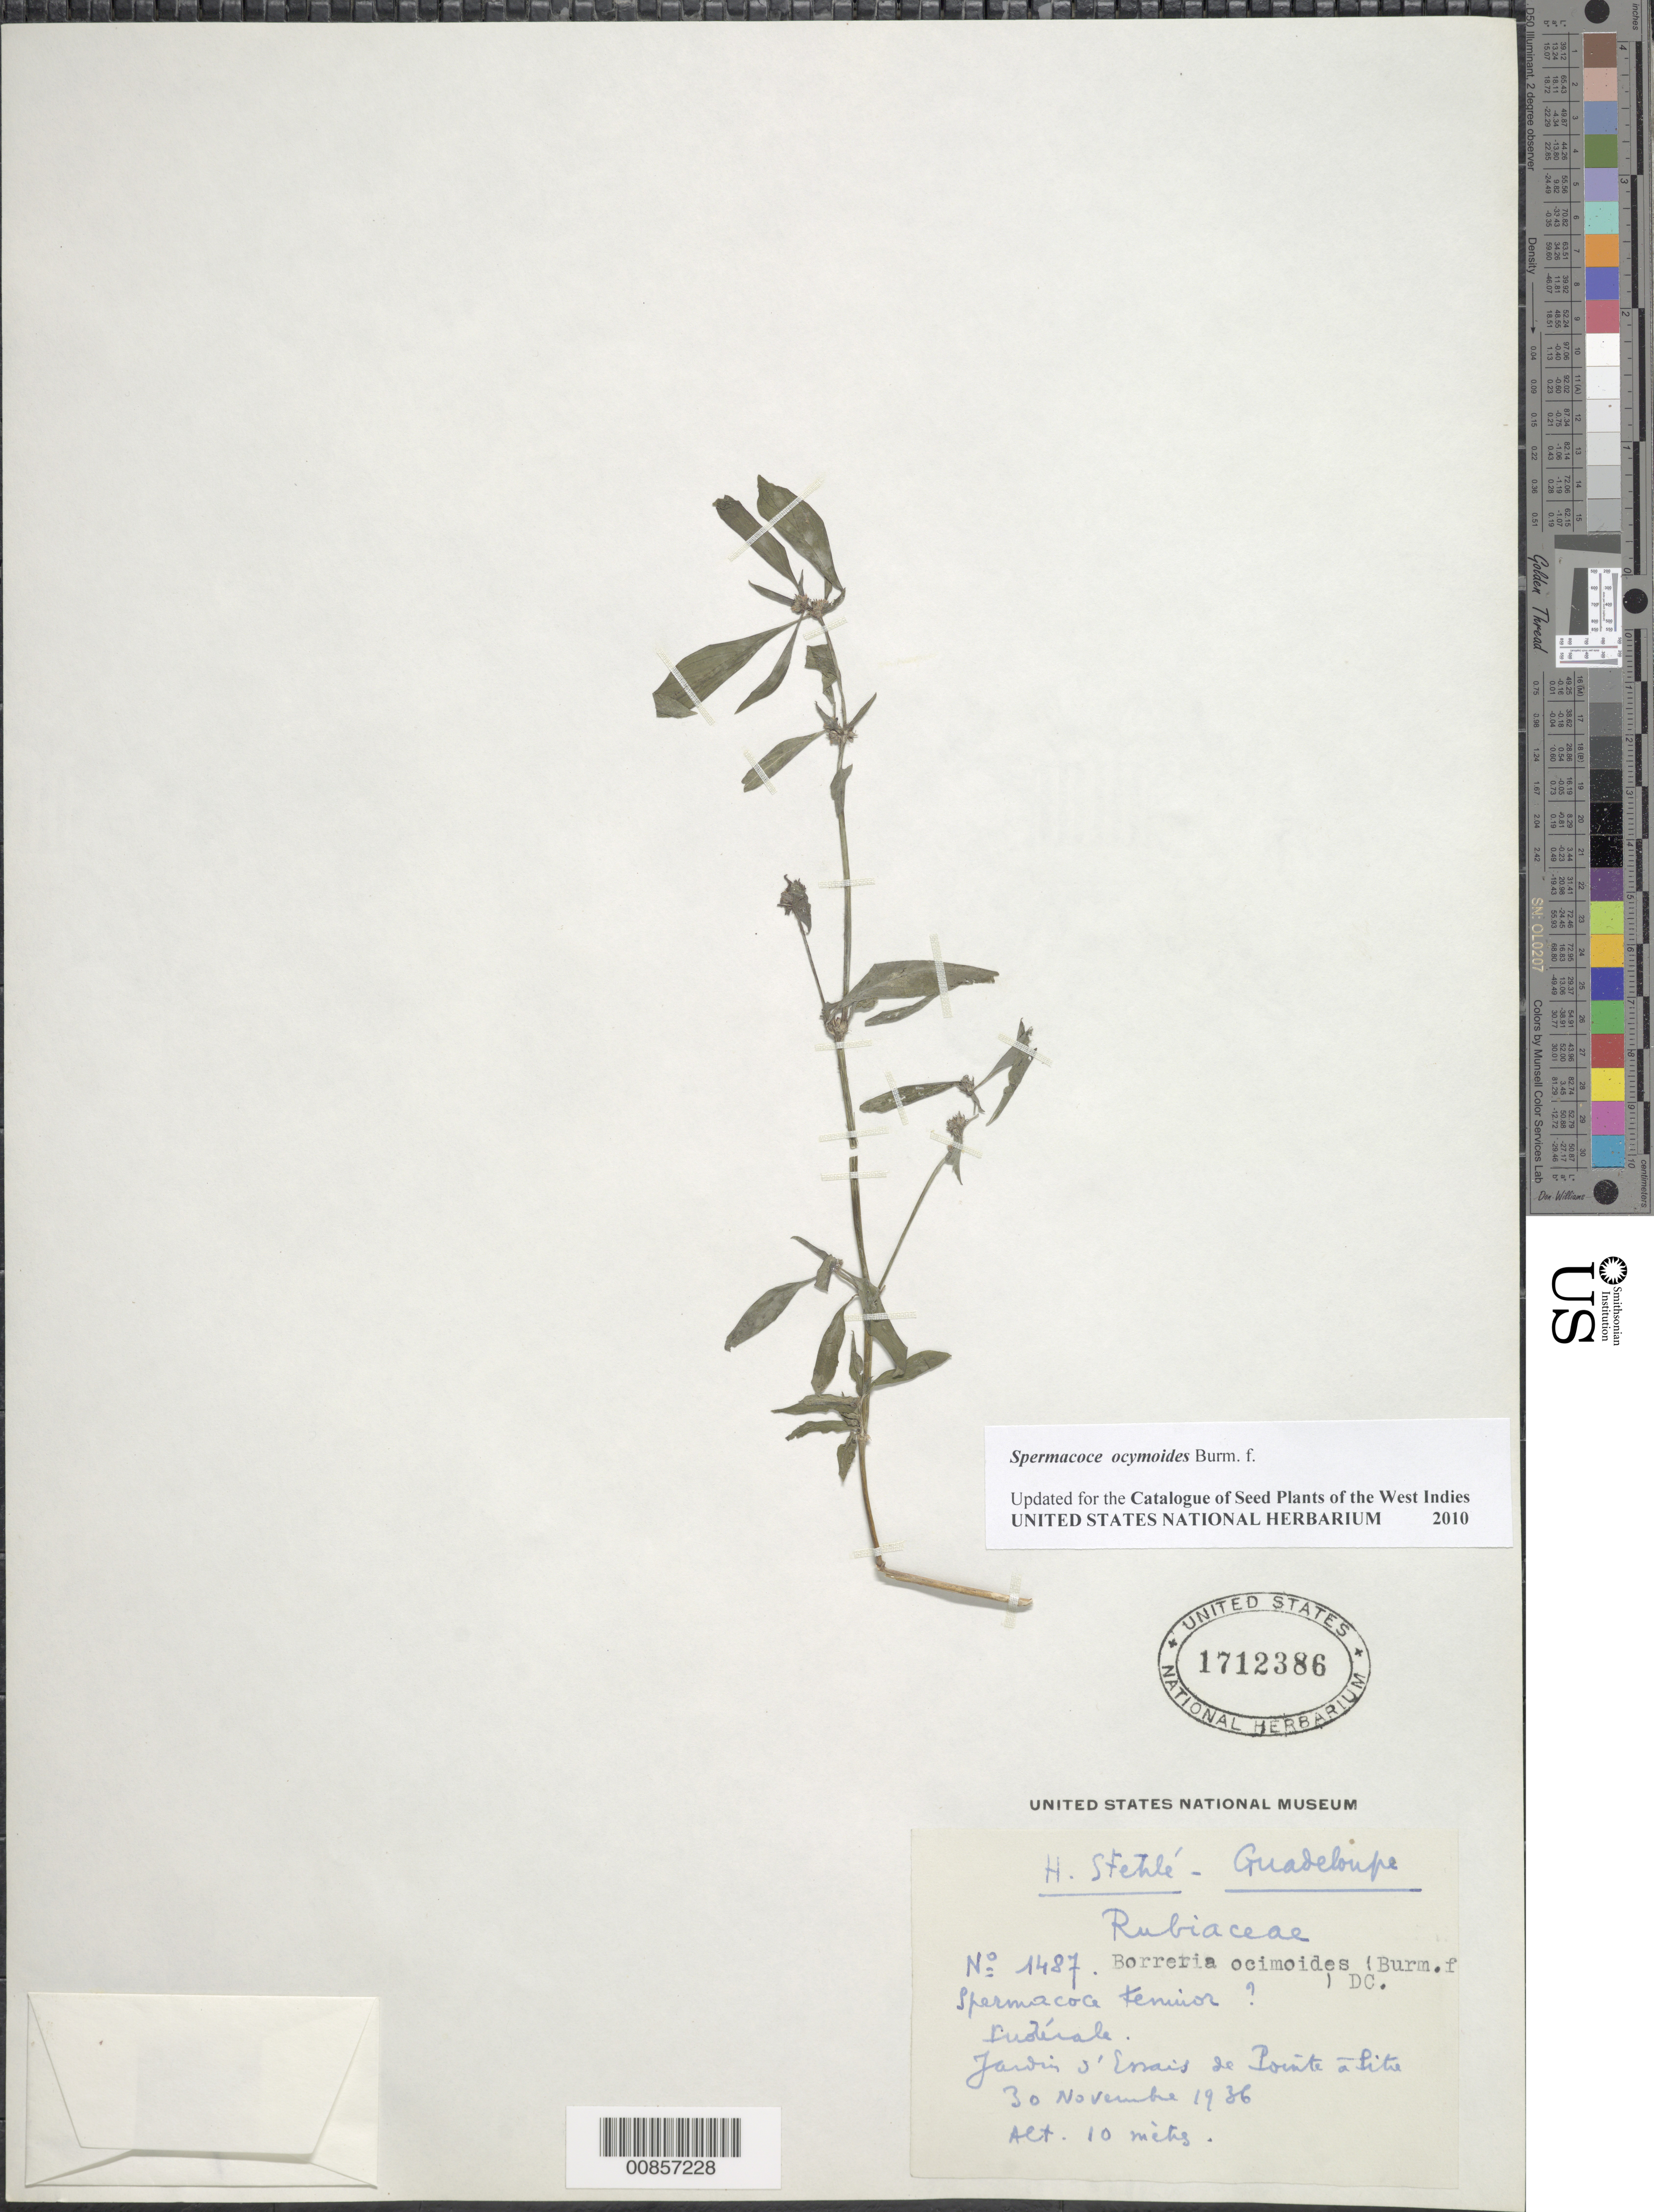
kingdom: Plantae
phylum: Tracheophyta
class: Magnoliopsida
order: Gentianales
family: Rubiaceae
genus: Spermacoce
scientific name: Spermacoce ocymoides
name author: Burm. f.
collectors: H. Stehlé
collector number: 1487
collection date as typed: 30 Nov 1936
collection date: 1936-11-30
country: Guadeloupe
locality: Jardin d'Enais (sp?) de Pointe à Pitre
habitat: Jardin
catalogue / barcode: US 1712386